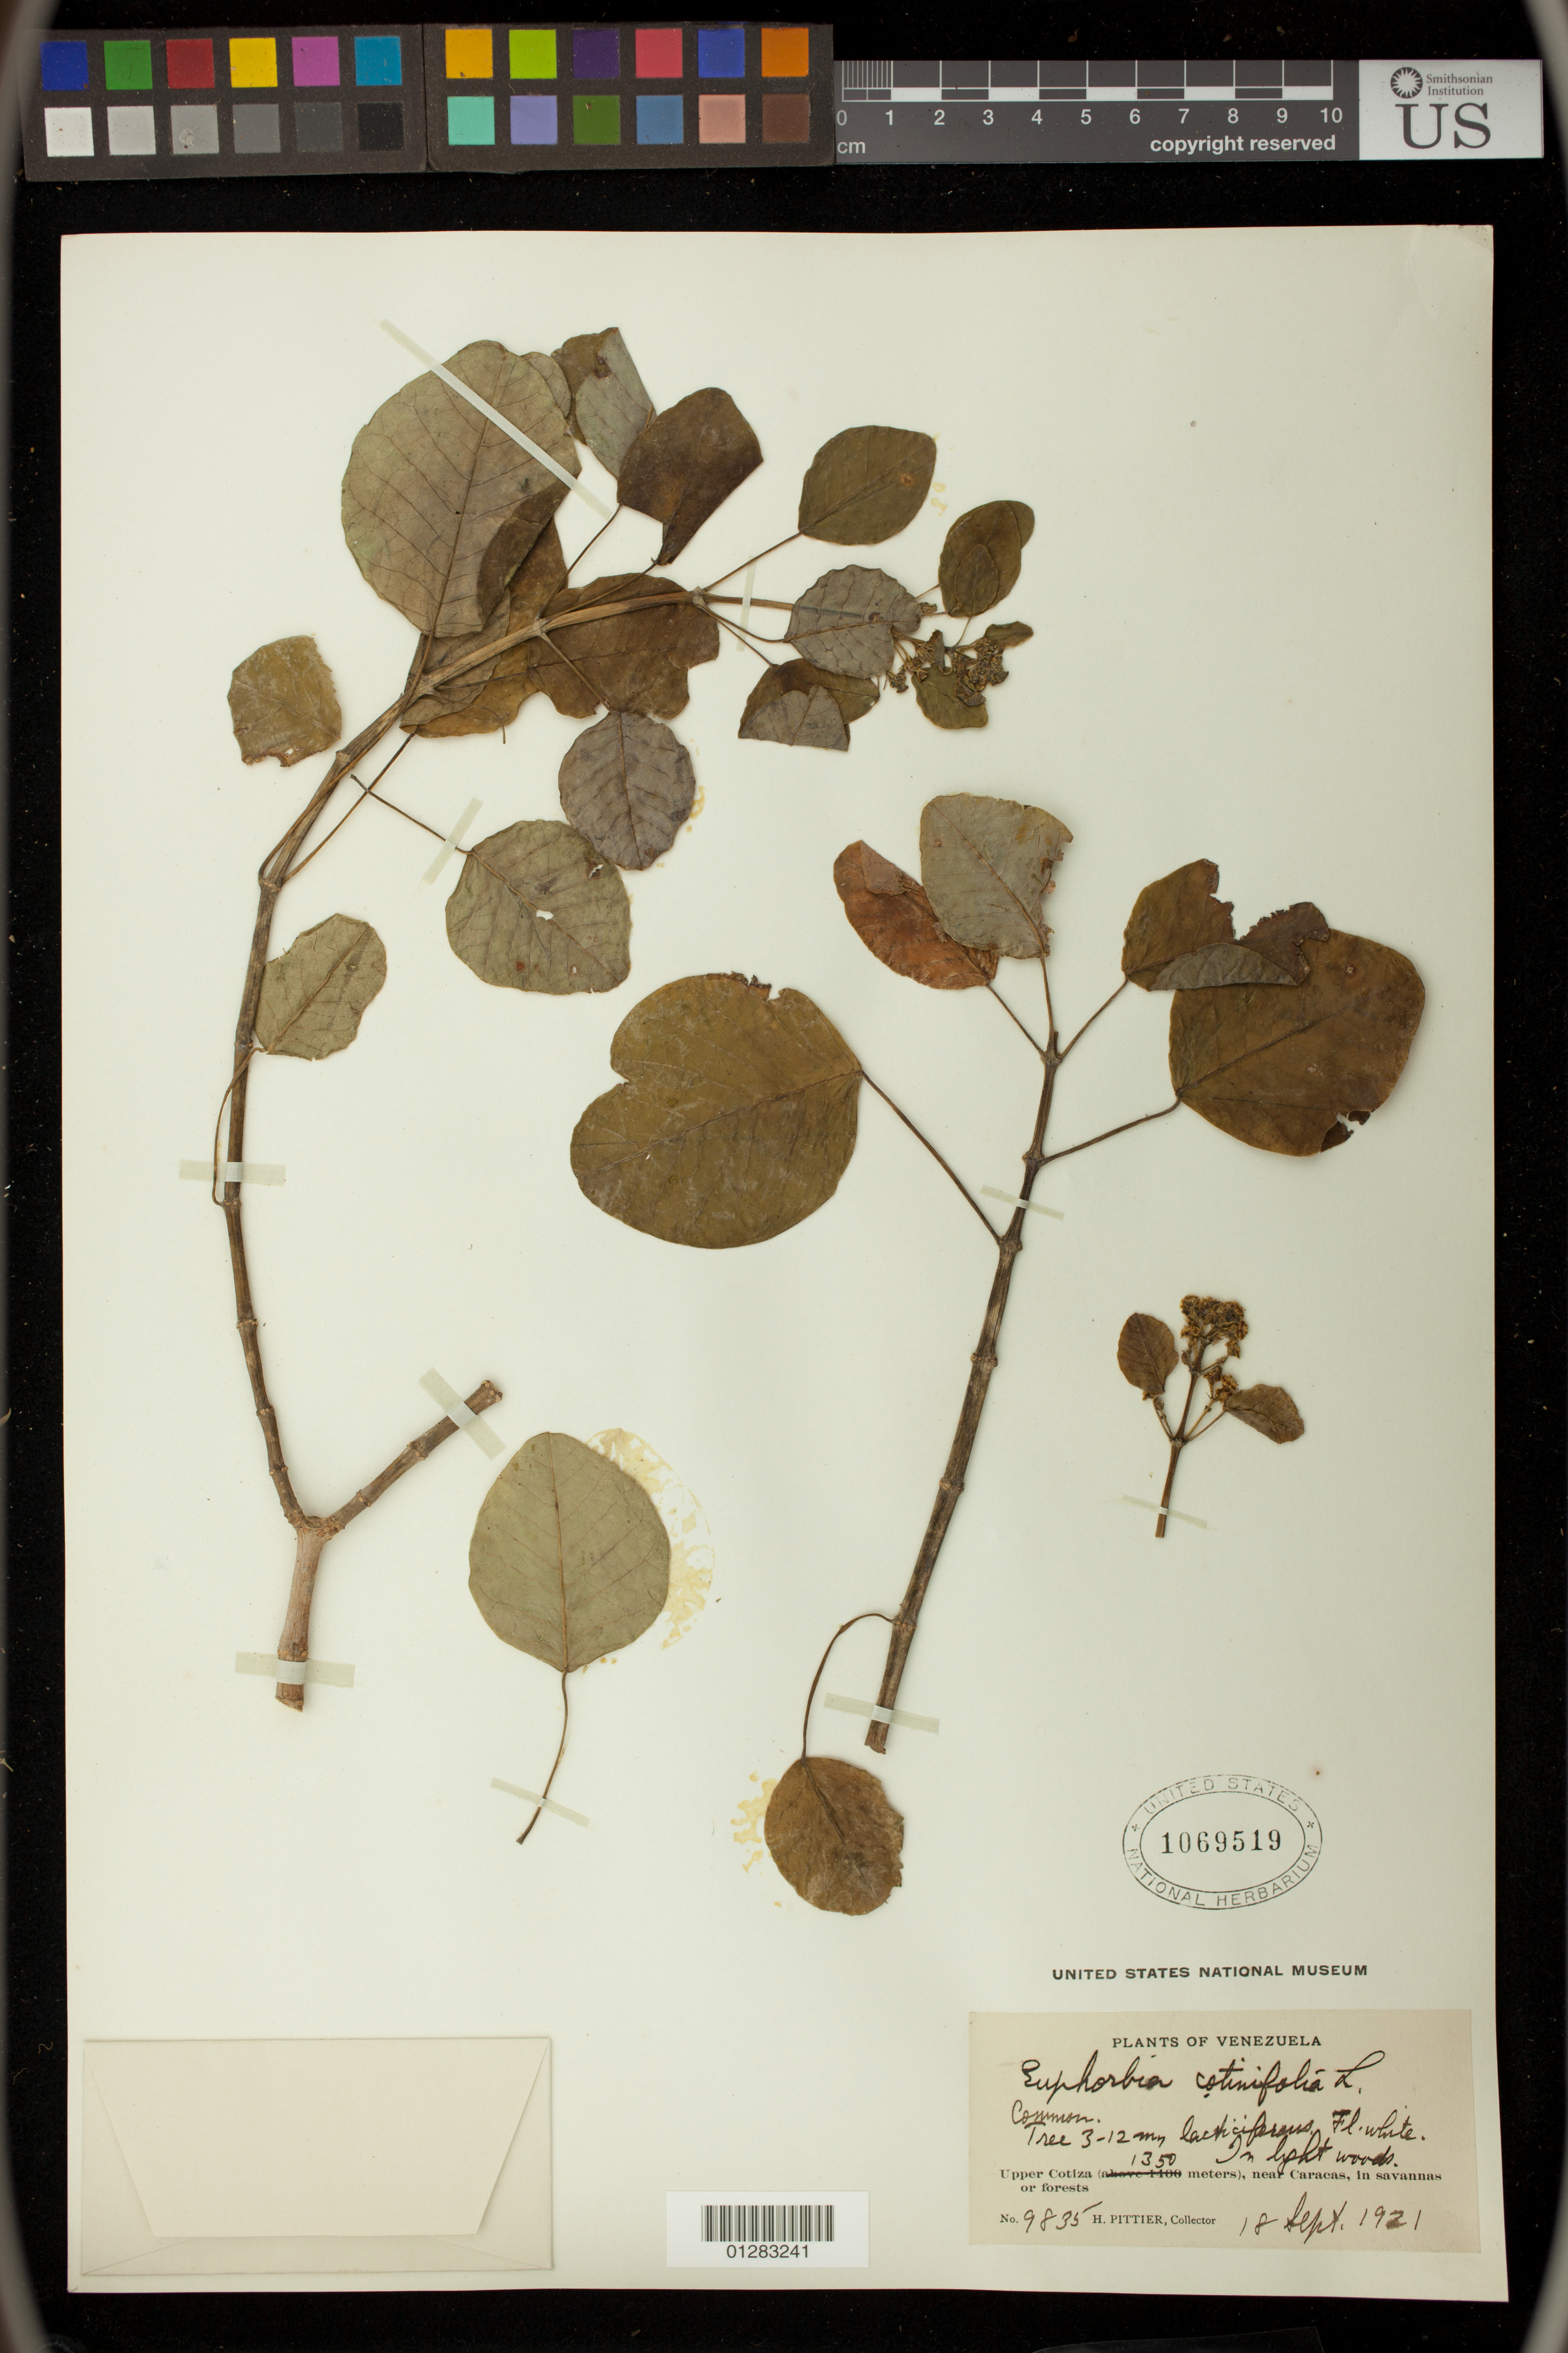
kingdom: Plantae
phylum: Tracheophyta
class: Magnoliopsida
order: Malpighiales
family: Euphorbiaceae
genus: Euphorbia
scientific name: Euphorbia cotinifolia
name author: L.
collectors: H. F. Pittier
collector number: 9835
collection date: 1921-09-18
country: Venezuela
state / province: Distrito Federal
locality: Upper Cotiza, near Caracas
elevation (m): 1350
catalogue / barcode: US 1069519